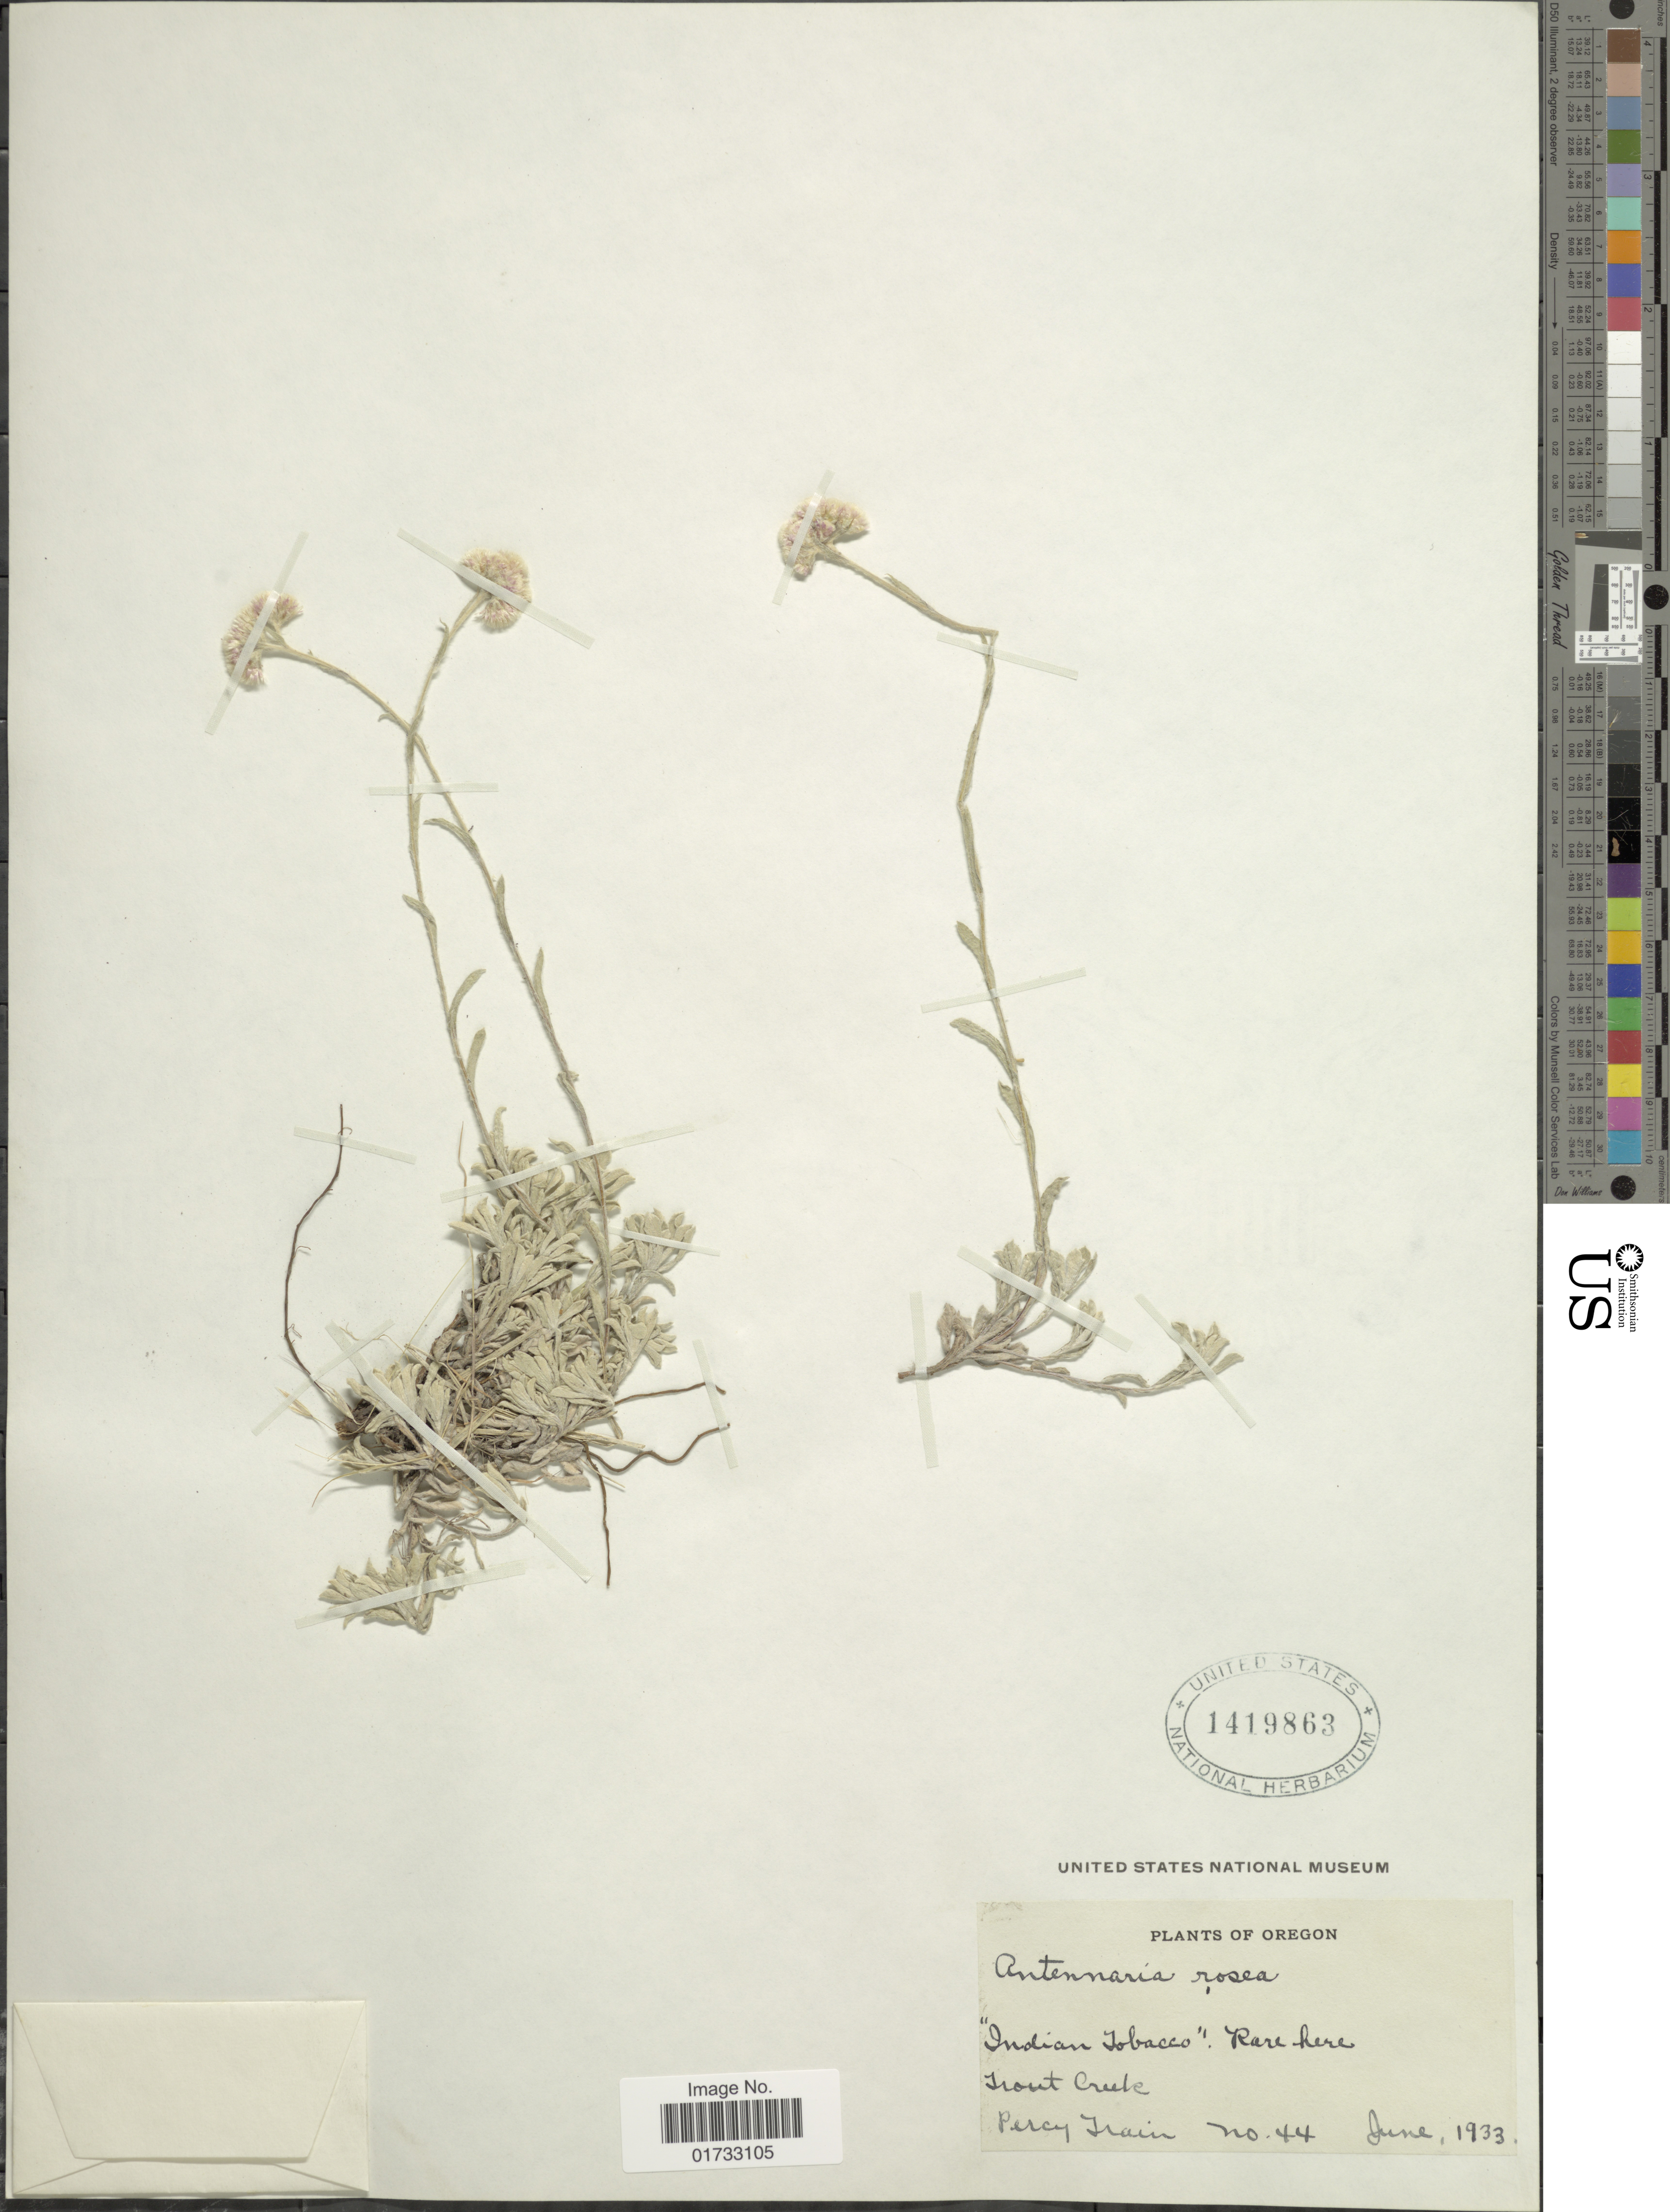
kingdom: Plantae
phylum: Tracheophyta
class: Magnoliopsida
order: Asterales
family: Asteraceae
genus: Antennaria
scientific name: Antennaria rosea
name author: Greene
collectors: P. Train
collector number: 44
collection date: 1933-06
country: United States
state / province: Oregon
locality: Indian Tobacco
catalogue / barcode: US 1419863